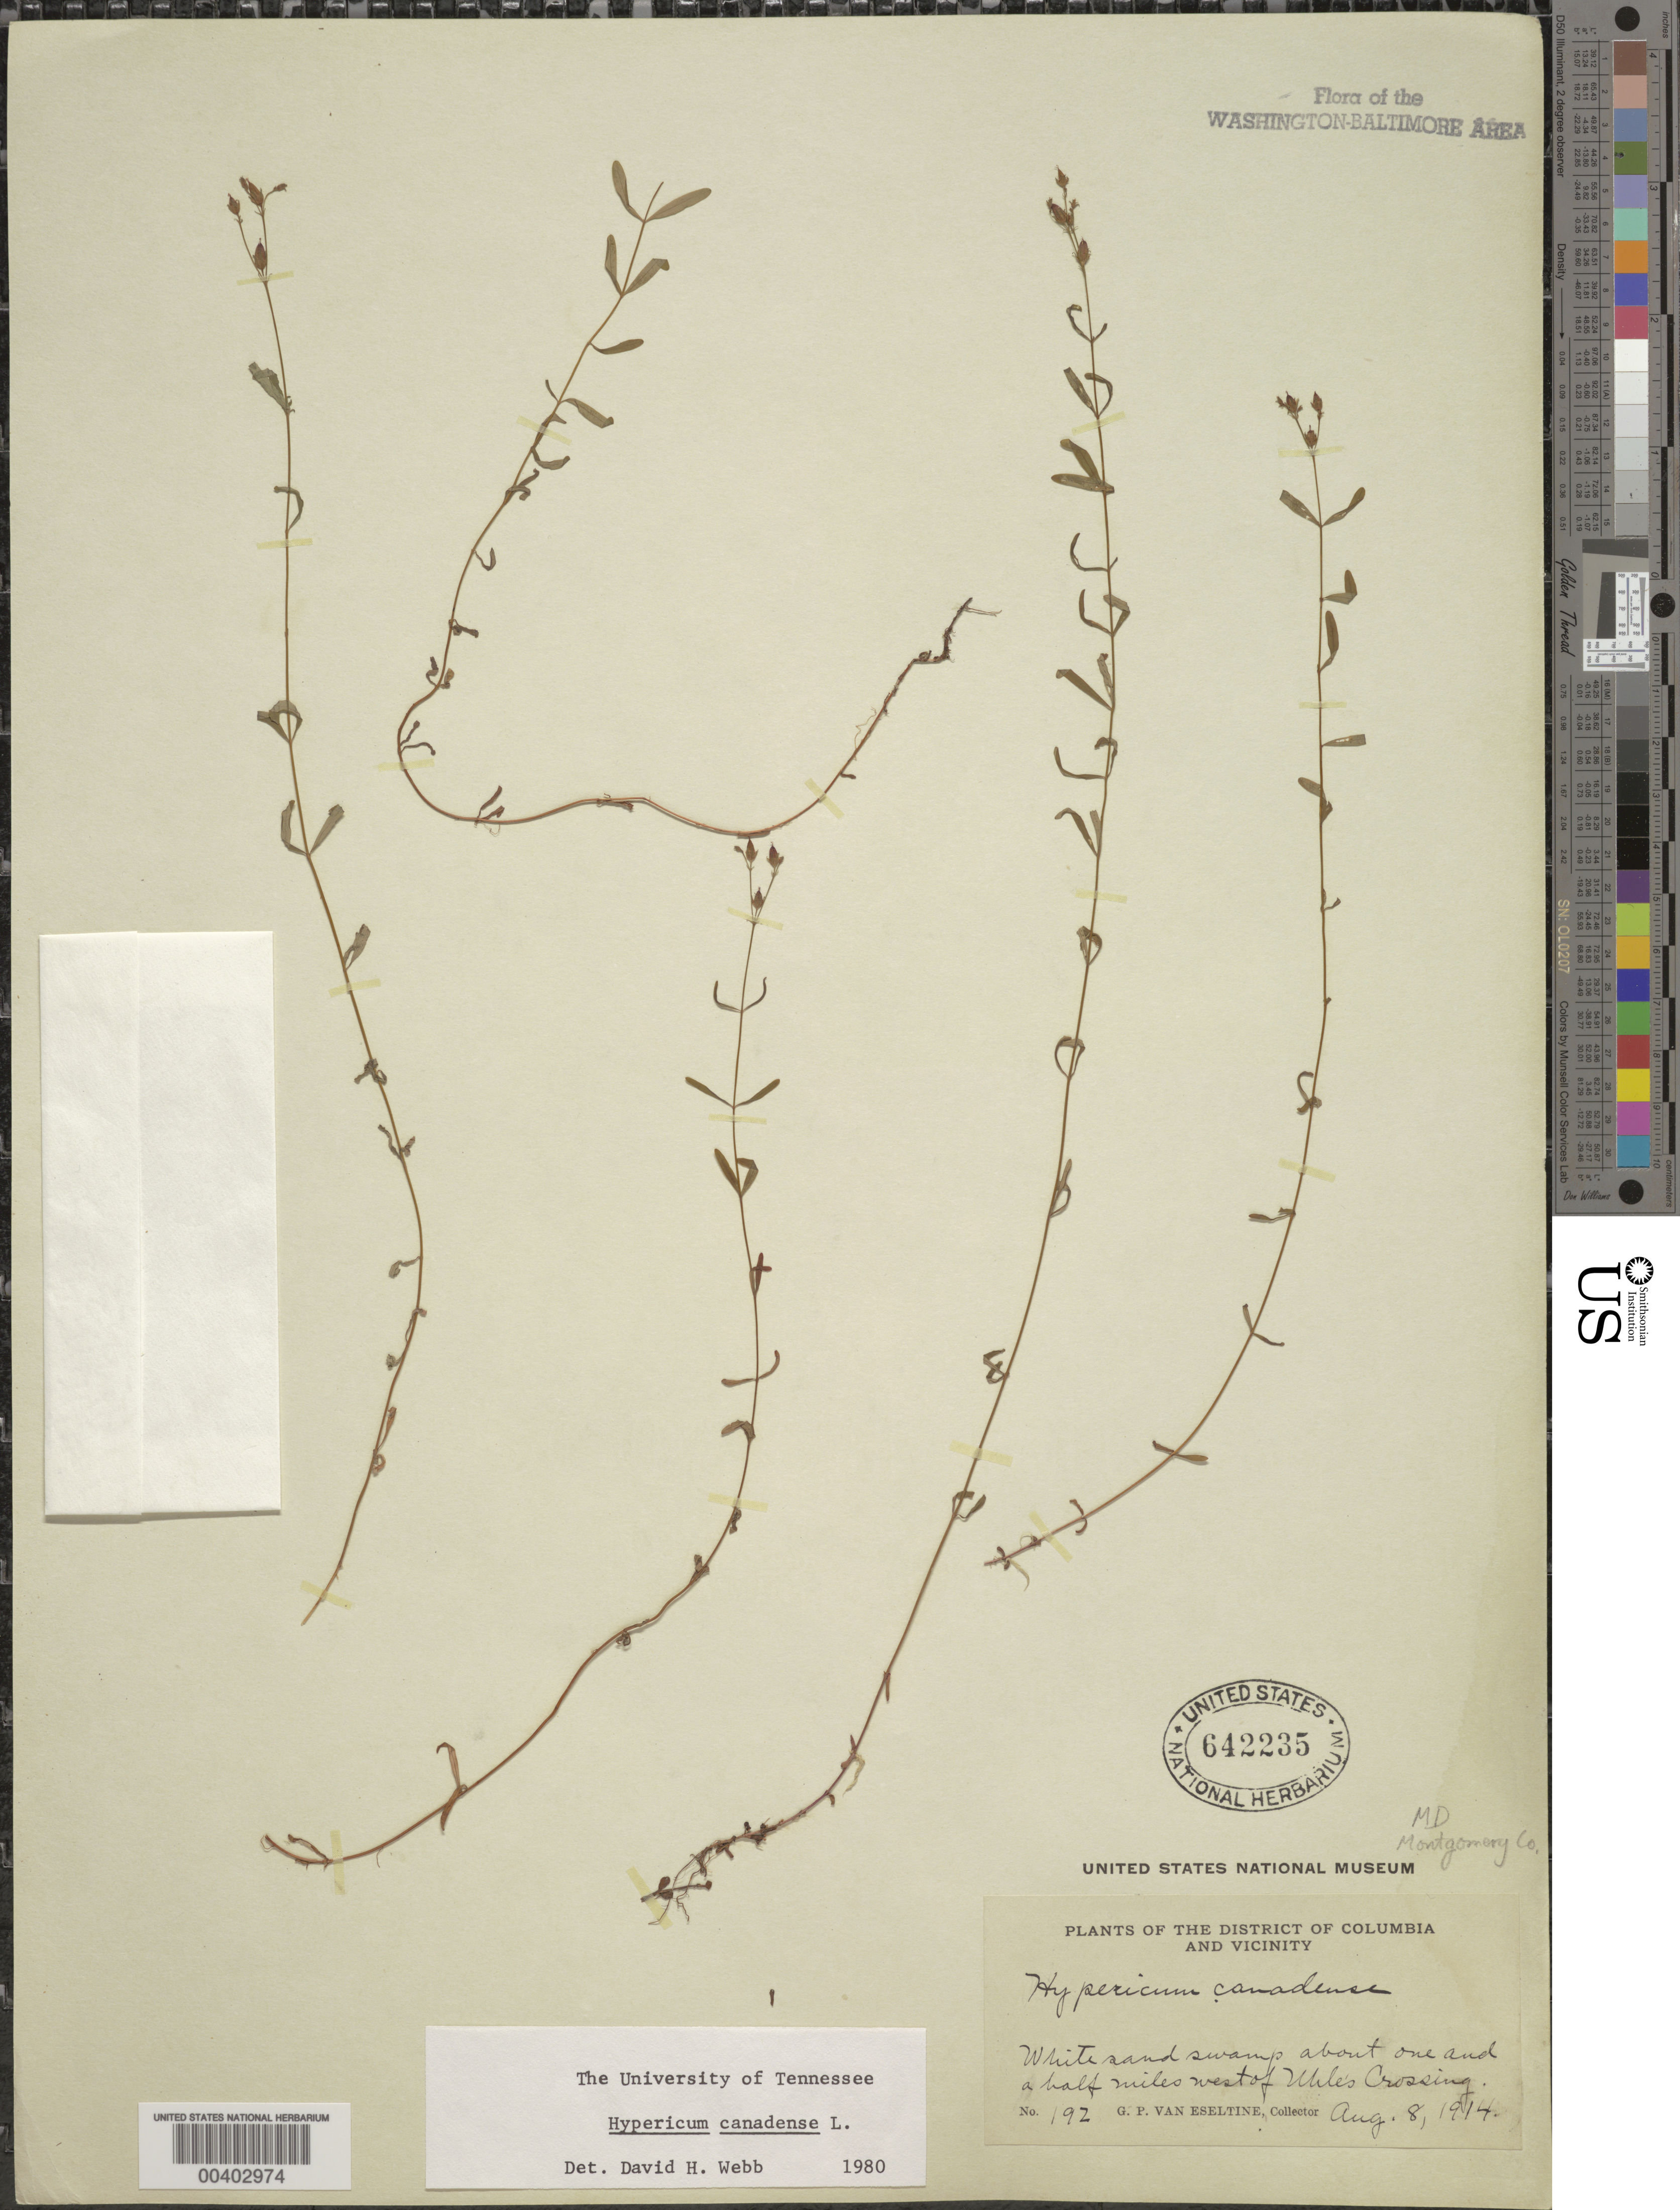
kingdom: Plantae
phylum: Tracheophyta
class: Magnoliopsida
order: Malpighiales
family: Hypericaceae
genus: Hypericum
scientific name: Hypericum canadense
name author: L.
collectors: G. P. Van Eseltine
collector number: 192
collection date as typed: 08 Aug 1914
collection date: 1914-08-08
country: United States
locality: West of Uhles Crossing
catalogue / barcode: US 642235